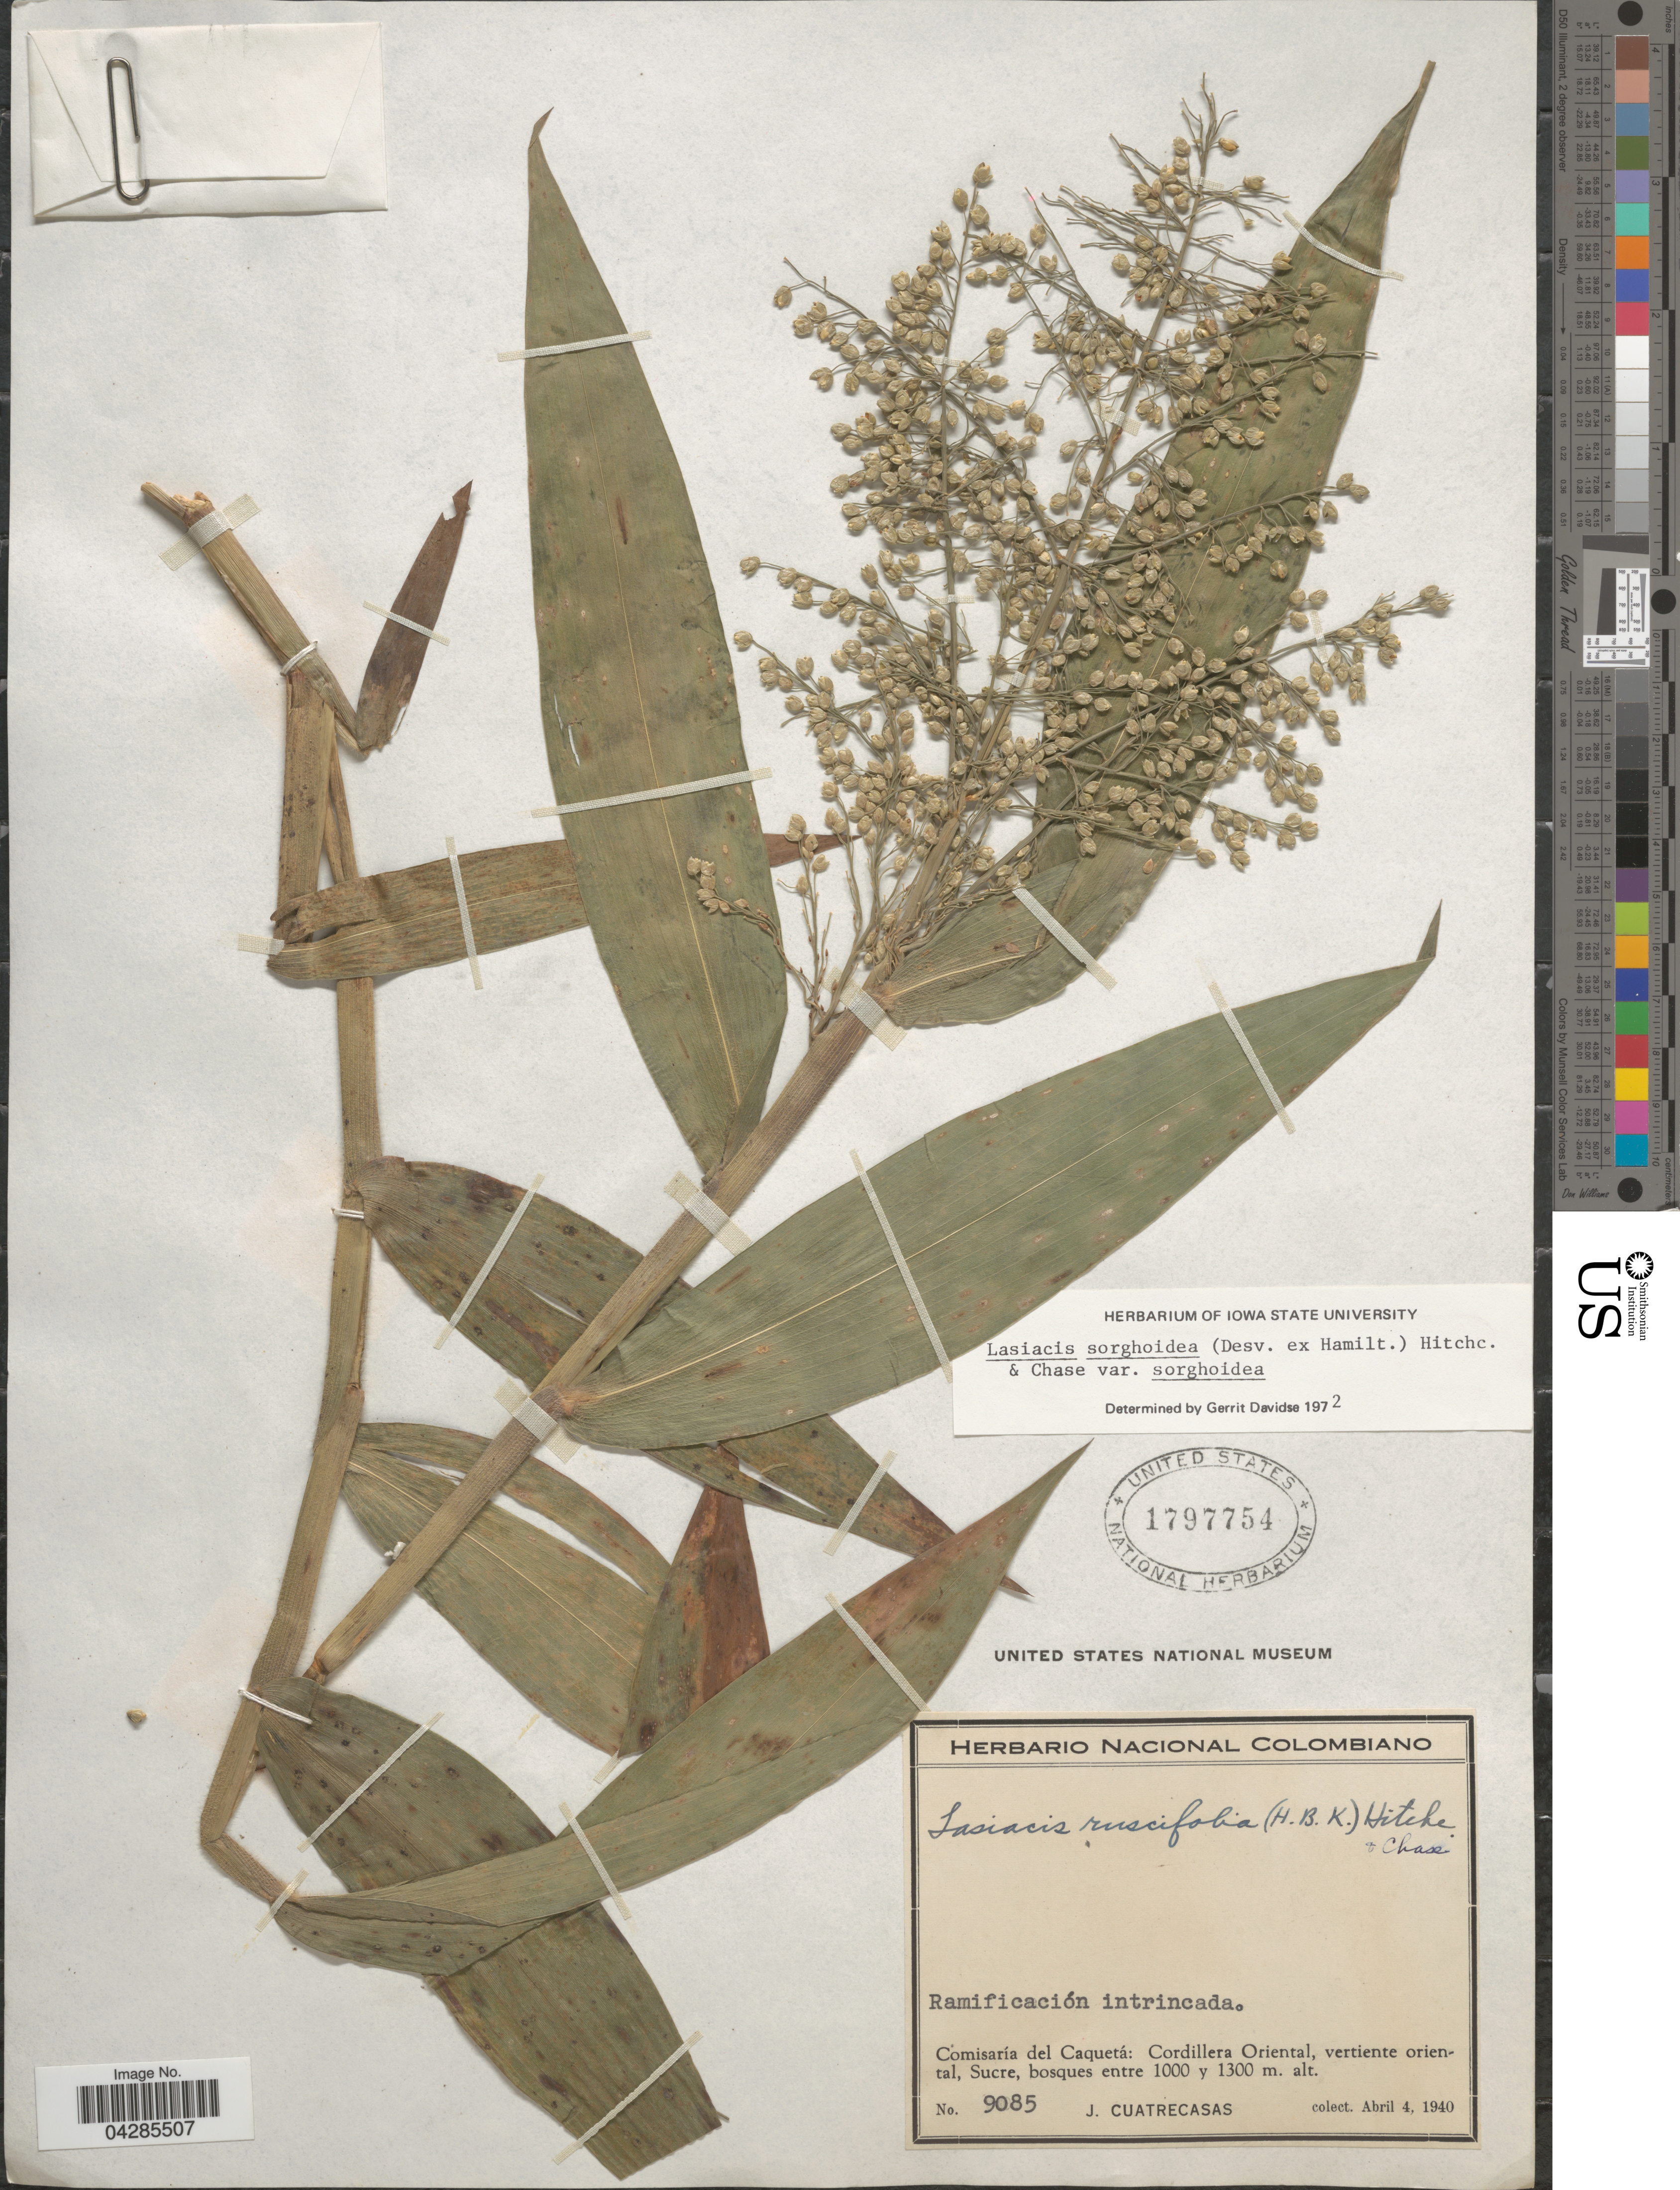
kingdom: Plantae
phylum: Tracheophyta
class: Liliopsida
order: Poales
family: Poaceae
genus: Lasiacis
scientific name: Lasiacis sorghoidea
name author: (Desv. ex Ham.) Hitchc. & Chase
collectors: J. Cuatrecasas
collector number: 9085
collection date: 1940-04-04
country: Colombia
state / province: Caquetá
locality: Comisaría del Caquetá: Cordillera Oriental, vertiente oriental, Sucre.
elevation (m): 1000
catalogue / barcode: US 1797754